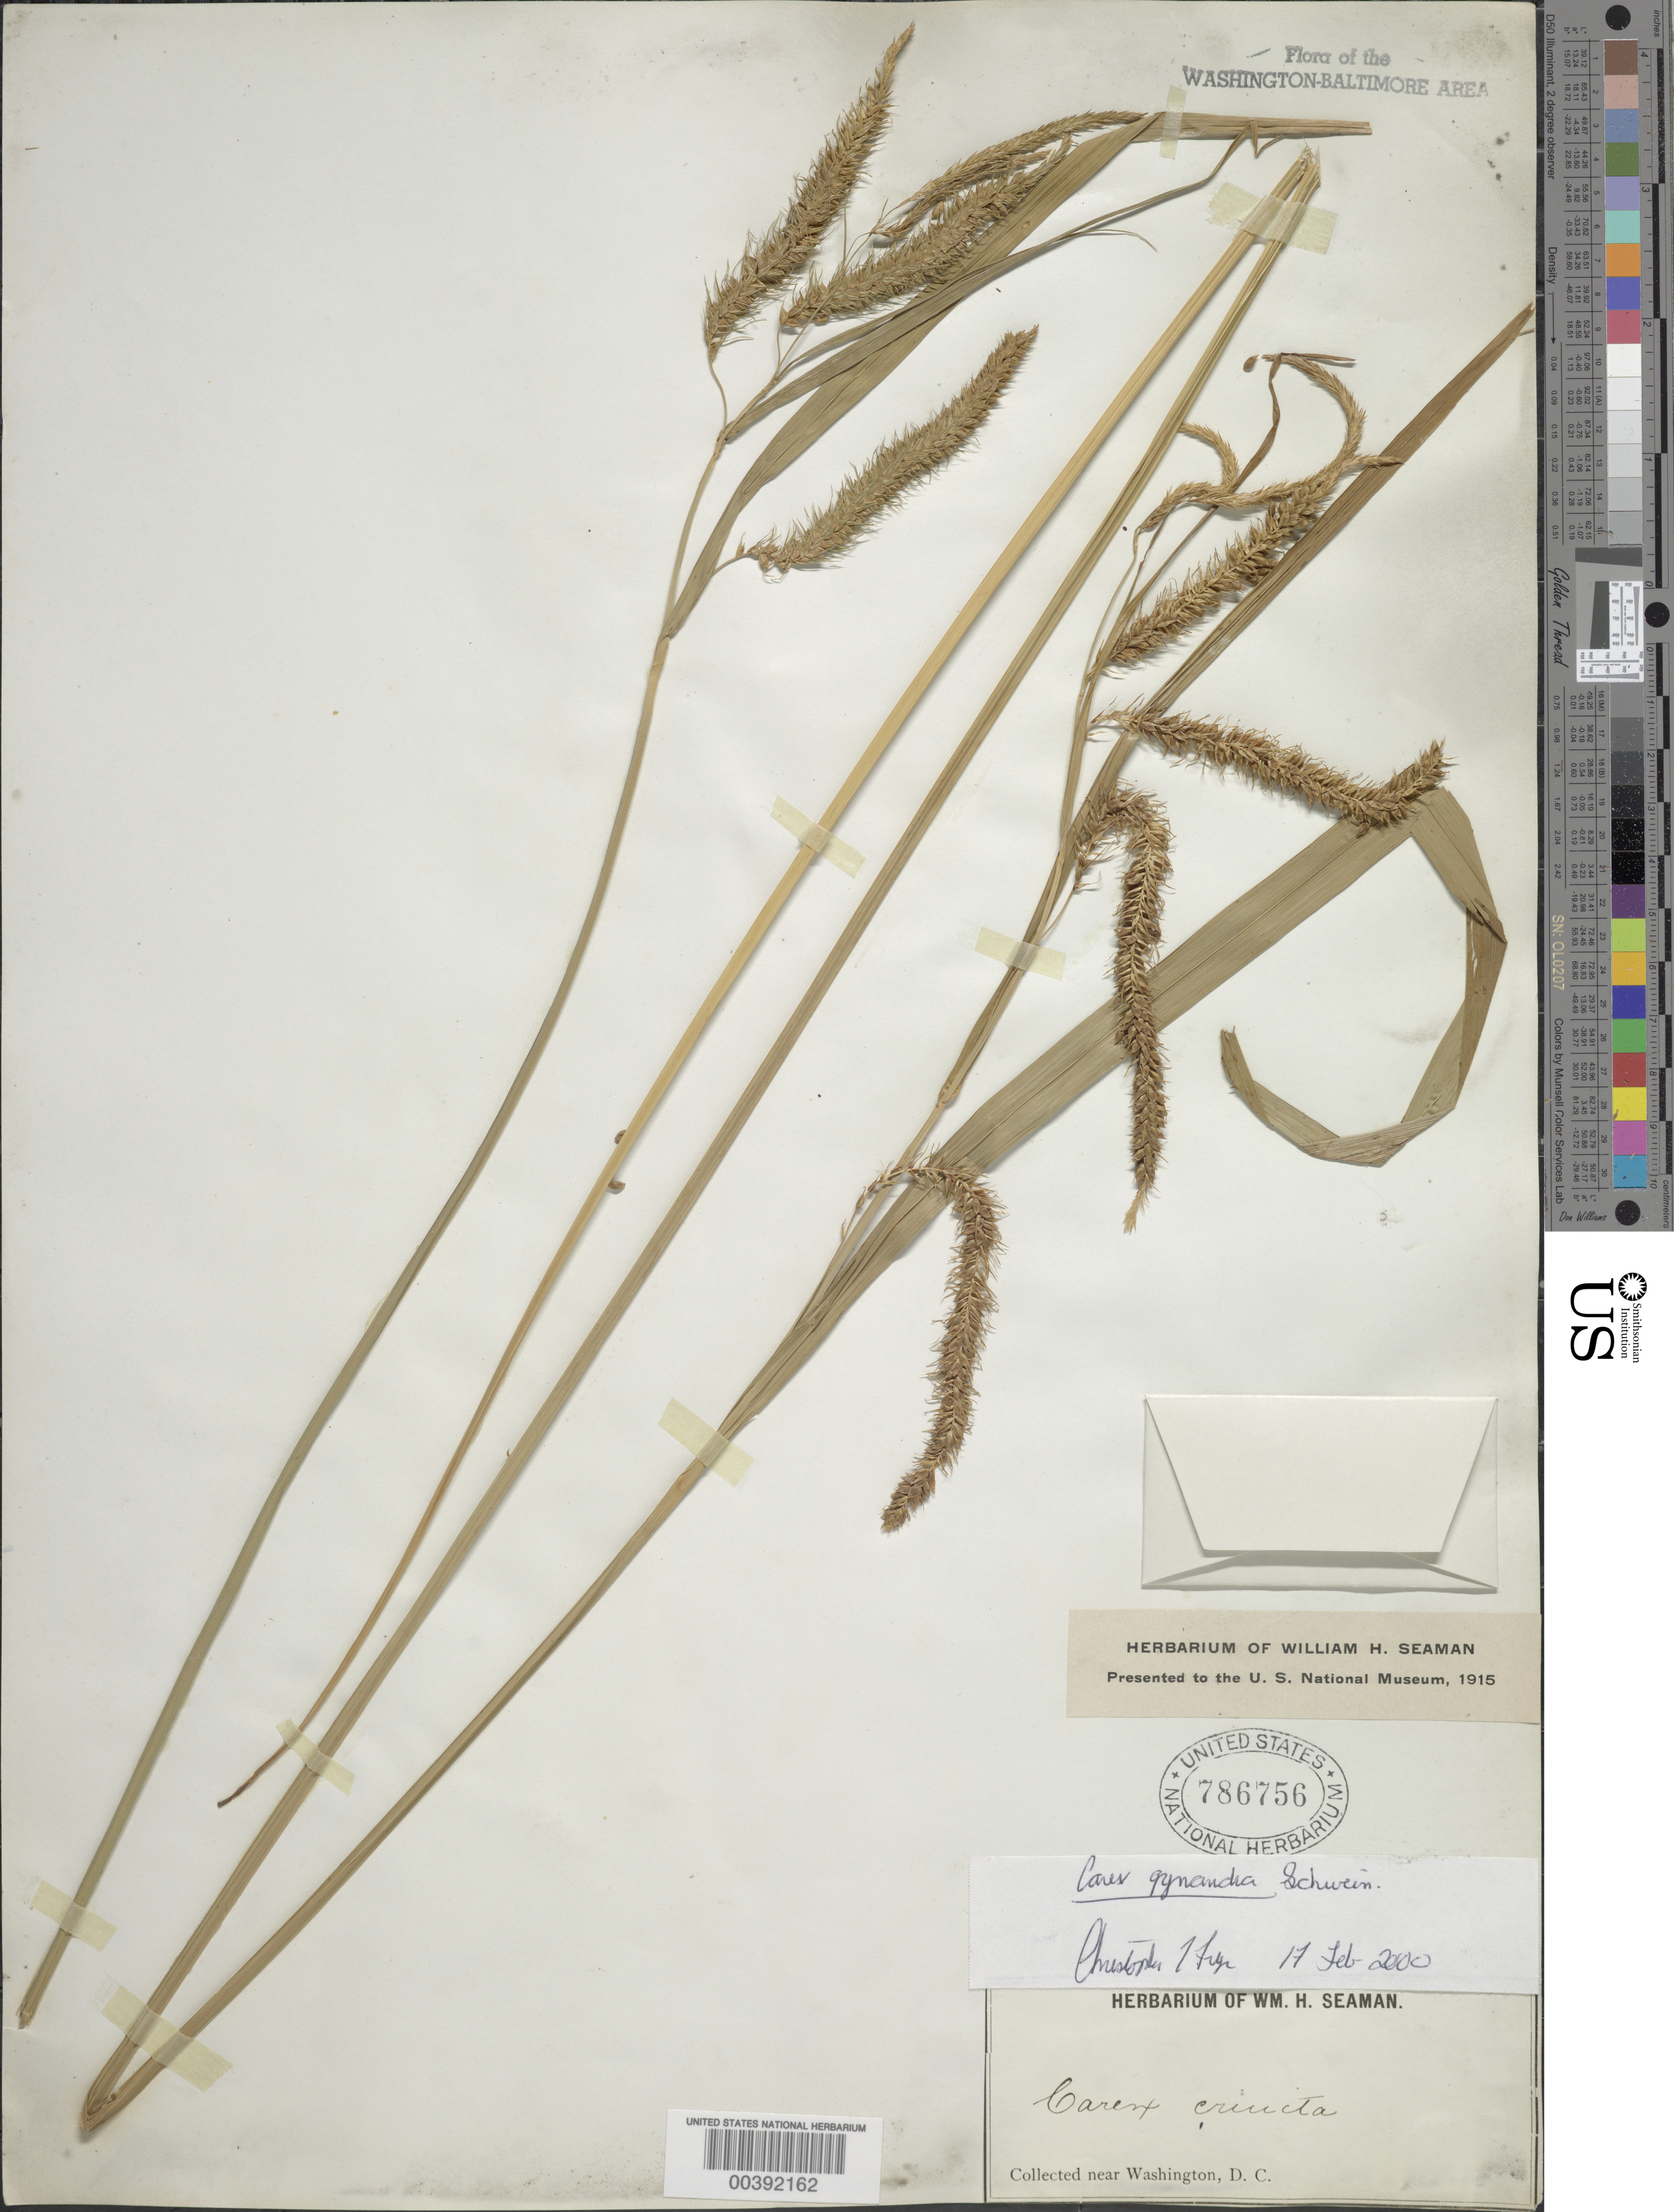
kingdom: Plantae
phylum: Tracheophyta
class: Liliopsida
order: Poales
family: Cyperaceae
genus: Carex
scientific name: Carex gynandra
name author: Schwein.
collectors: W. Seaman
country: United States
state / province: District of Columbia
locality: Washington DC Area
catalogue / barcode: US 786756